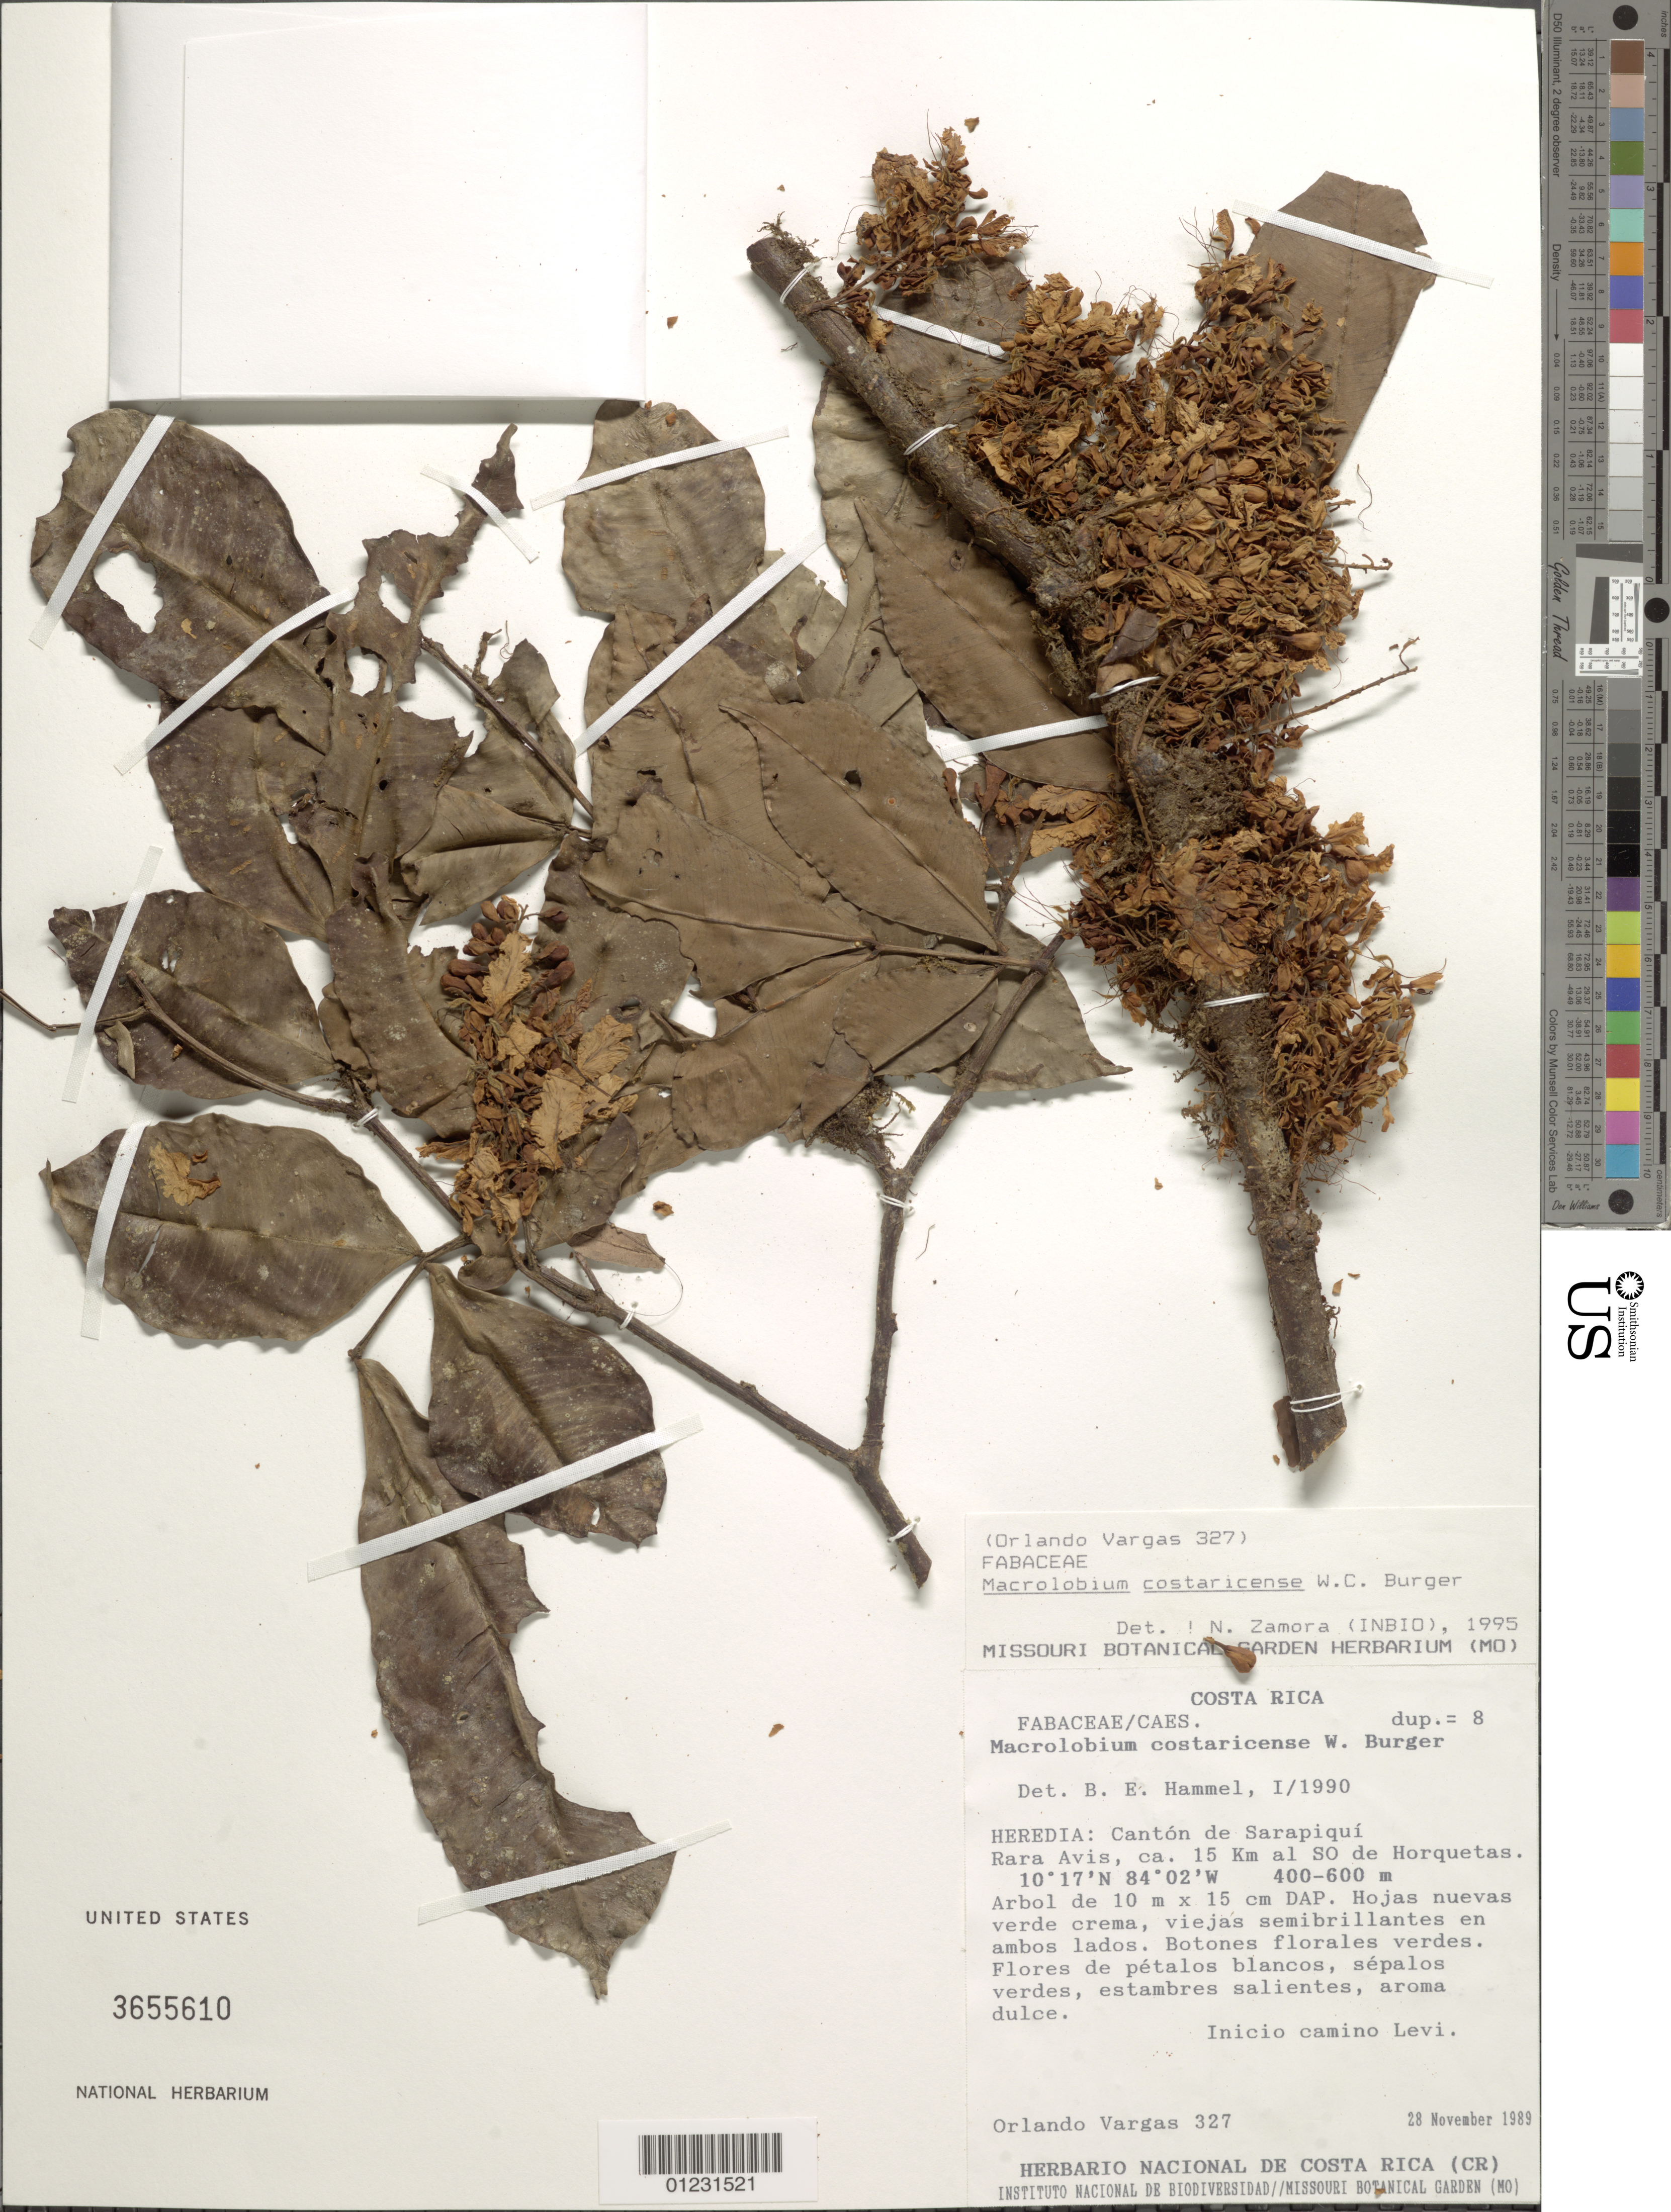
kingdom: Plantae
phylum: Tracheophyta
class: Magnoliopsida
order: Fabales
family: Fabaceae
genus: Macrolobium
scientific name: Macrolobium costaricense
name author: W.C. Burger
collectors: O. Vargas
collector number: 327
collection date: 1989-11-28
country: Costa Rica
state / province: Heredia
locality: Cantón de Sarapiquí; Rara Avis, ca. 15 km al SO de Horquetas.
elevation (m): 400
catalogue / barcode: US 3655610